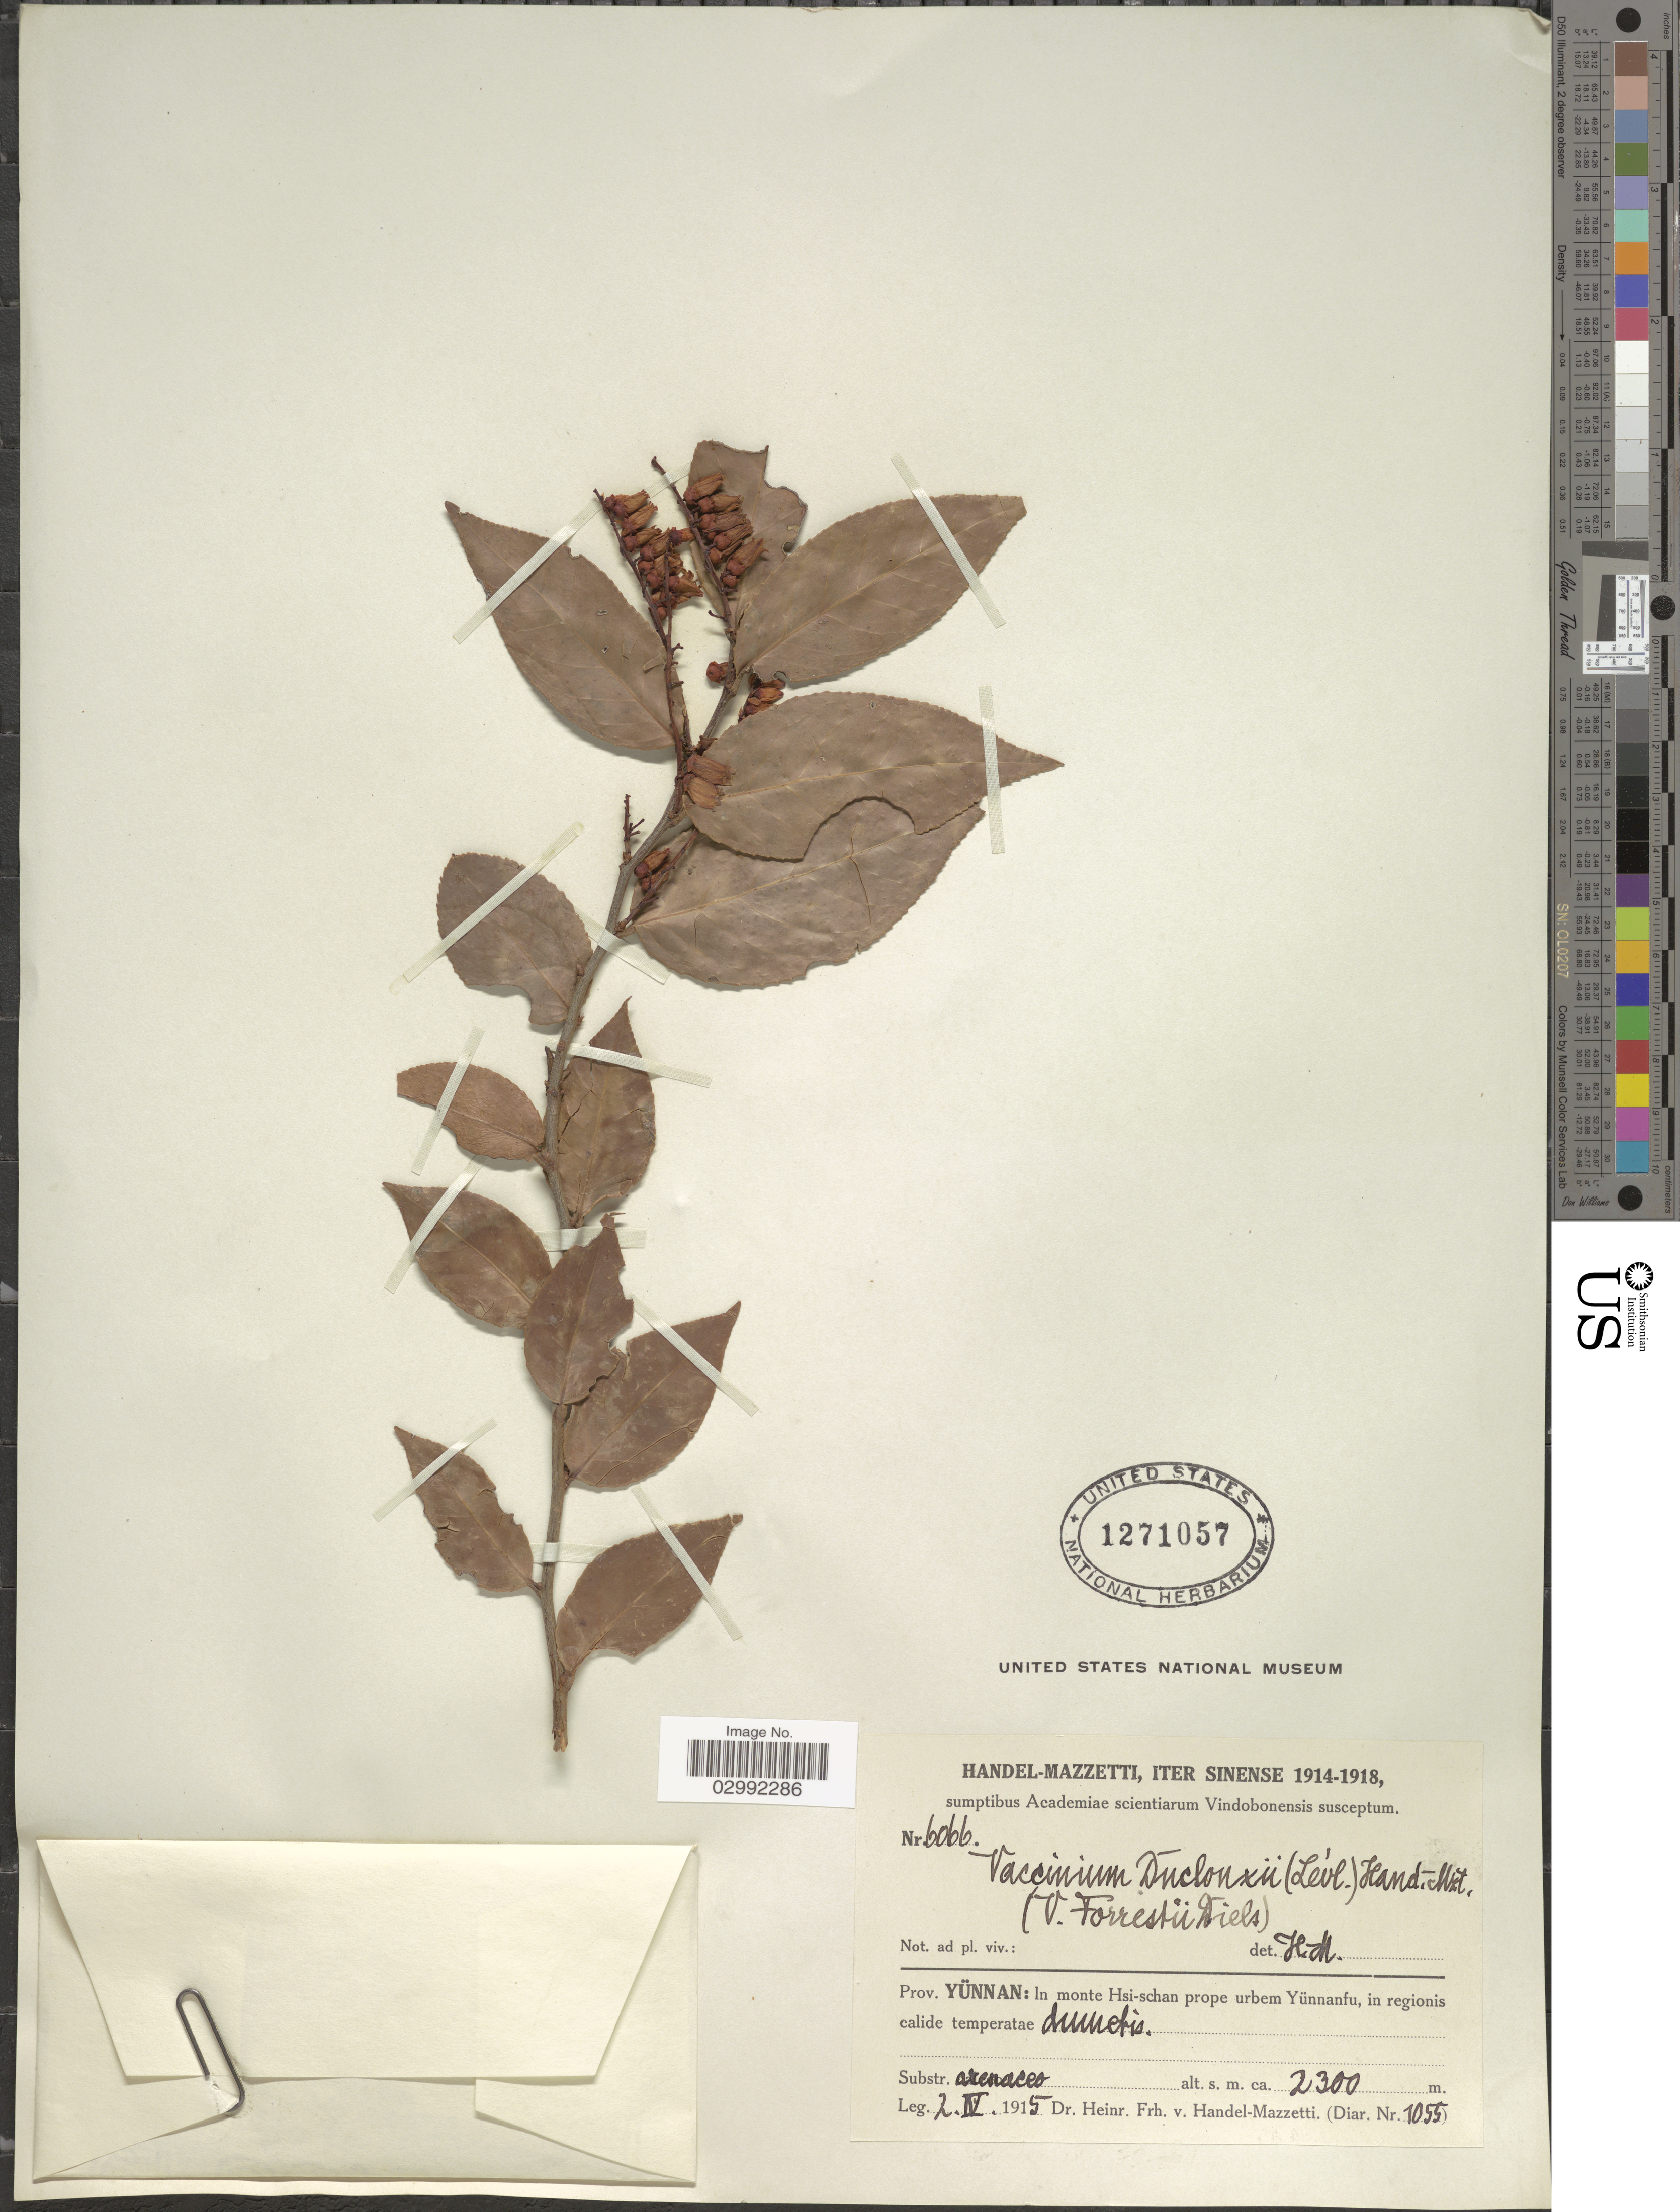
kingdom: Plantae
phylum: Tracheophyta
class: Magnoliopsida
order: Ericales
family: Ericaceae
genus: Vaccinium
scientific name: Vaccinium sprengelii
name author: (G. Don) Sleumer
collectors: H. Handel-Mazzetti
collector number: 6066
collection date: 1915-04-02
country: China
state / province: Yunnan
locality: In monte Hsi-schan prope urbeum Yünnanfu, in regionis calide temperatae dumetis. Iter Sinense.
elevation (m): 2300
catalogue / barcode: US 1271057